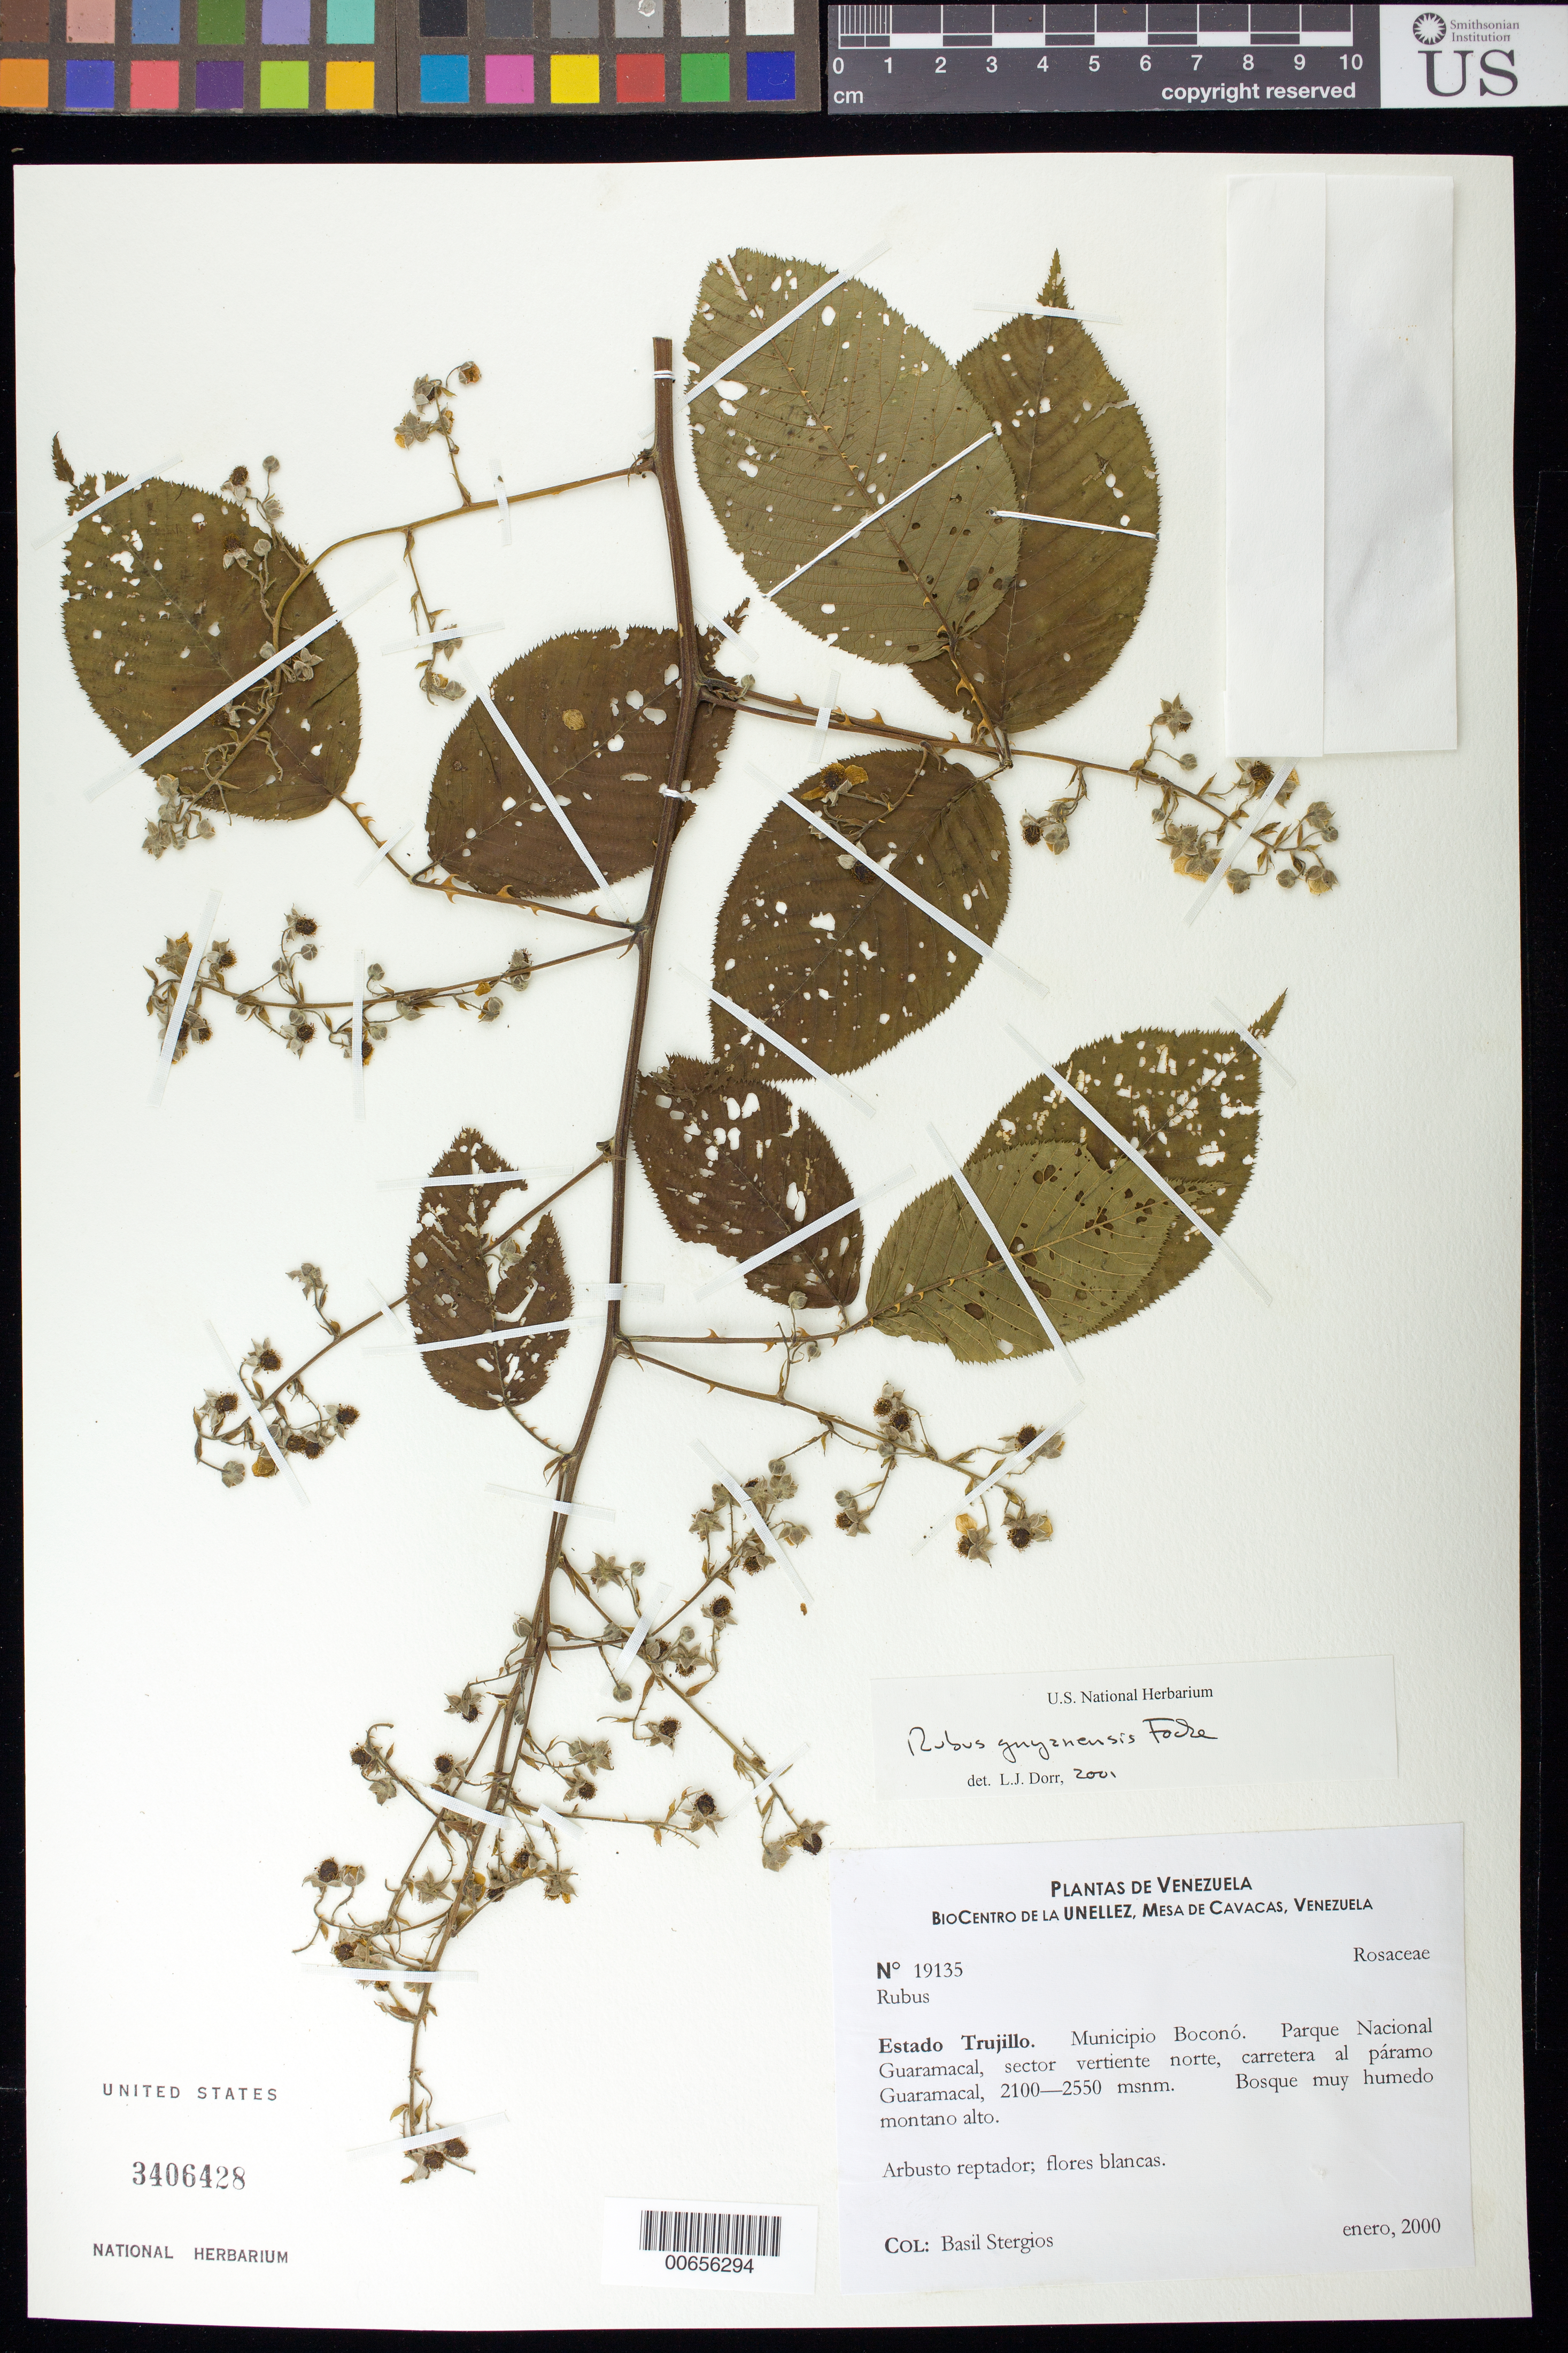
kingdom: Plantae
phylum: Tracheophyta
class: Magnoliopsida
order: Rosales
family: Rosaceae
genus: Rubus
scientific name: Rubus guyanensis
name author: Focke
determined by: Dorr, L. J., (BOT), Smithsonian Institution - National Museum of Natural History (UNITED STATES)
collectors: B. G. Stergios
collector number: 19135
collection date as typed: Jan 2000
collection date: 2000-01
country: Venezuela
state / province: Trujillo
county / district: Boconó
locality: Parque Nacional Guaramacal, vertiente N, carretera al páramo Guaramacal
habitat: Bosque muy húmedo montano alto.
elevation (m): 2100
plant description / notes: PORT, US, VEN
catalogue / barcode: US 3406428